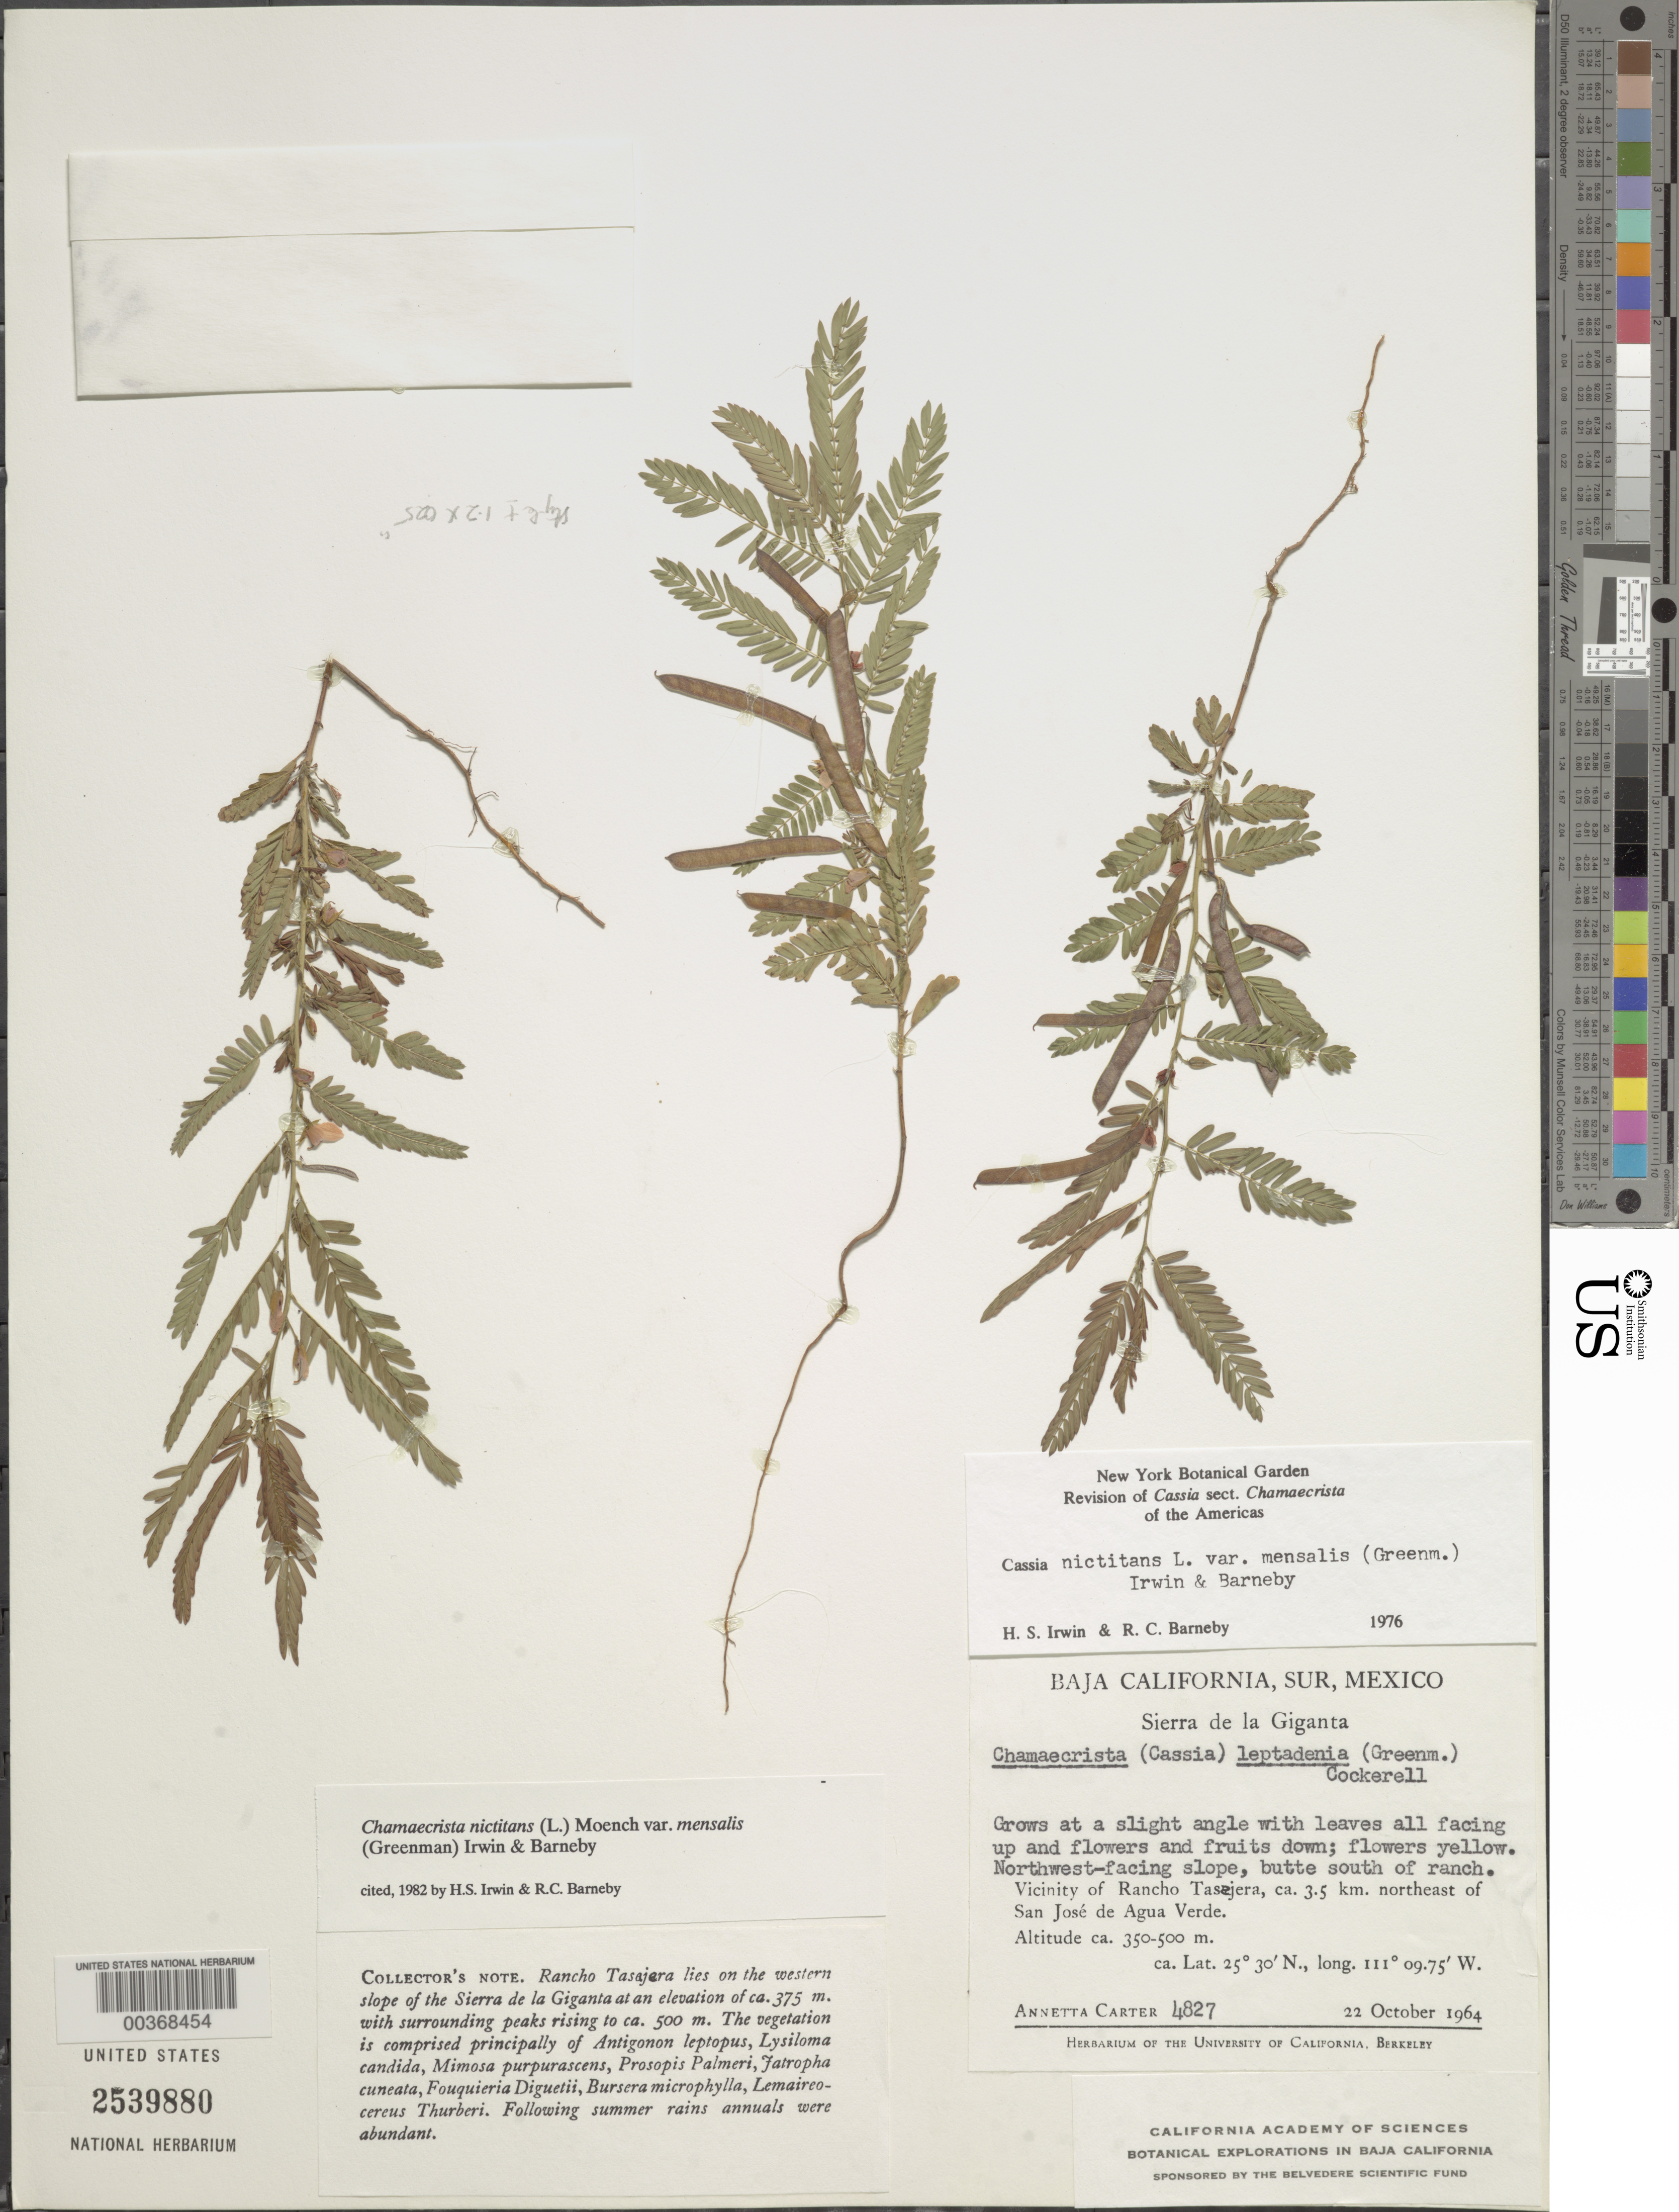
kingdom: Plantae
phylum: Tracheophyta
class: Magnoliopsida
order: Fabales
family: Fabaceae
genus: Chamaecrista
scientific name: Chamaecrista nictitans var. mensalis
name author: (Greenm.) H.S. Irwin & Barneby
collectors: A. M. Carter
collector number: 4827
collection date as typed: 22 Oct 1964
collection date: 1964-10-22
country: Mexico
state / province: Baja California Sur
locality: Butte S of ranch, vicinity of rancho tasjera, ca 3.5 km NE of San Jose de agua verde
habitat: Nw facing slope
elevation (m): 350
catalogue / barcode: US 2539880